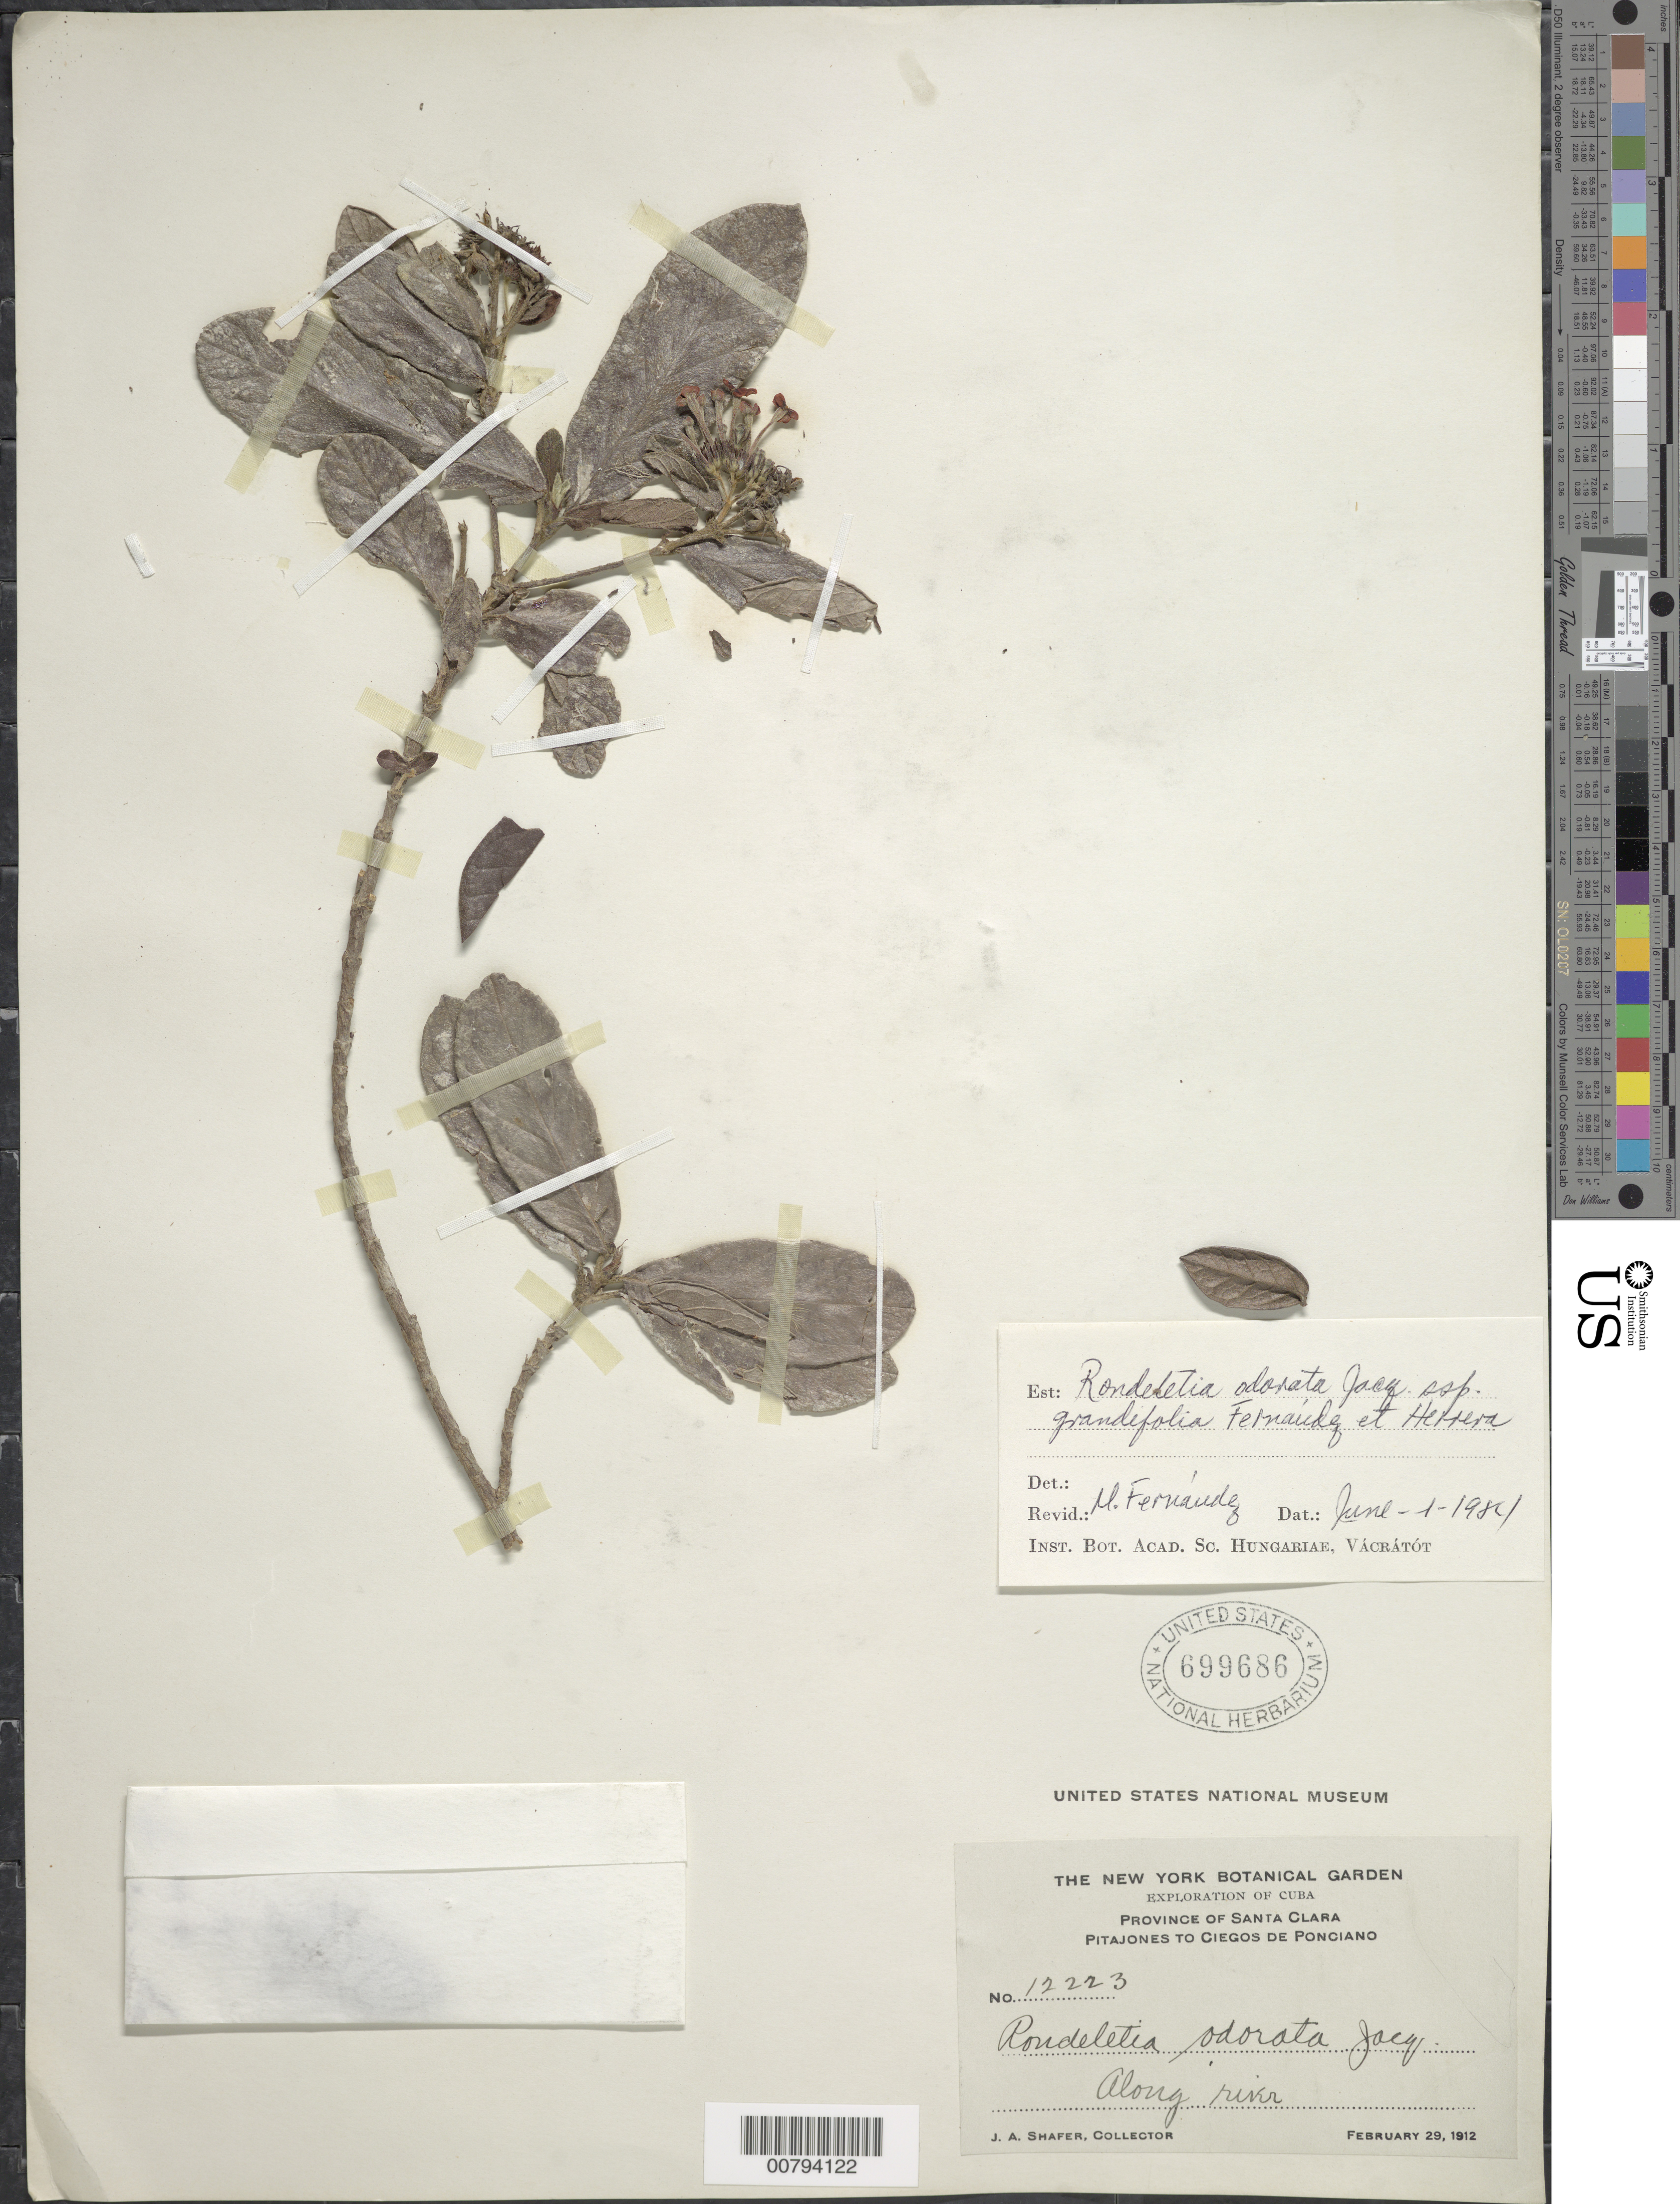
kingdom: Plantae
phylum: Tracheophyta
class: Magnoliopsida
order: Gentianales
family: Rubiaceae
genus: Rondeletia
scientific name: Rondeletia odorata subsp. grandifolia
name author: Fernández & P. Herrera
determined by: Fernández, M.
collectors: J. A. Shafer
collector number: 12223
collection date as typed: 29 Feb 1912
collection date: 1912-02-29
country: Cuba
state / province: Santa Clara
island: Cuba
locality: Pitajones to Ciegos de Ponciano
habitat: Riverine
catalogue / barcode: US 699686